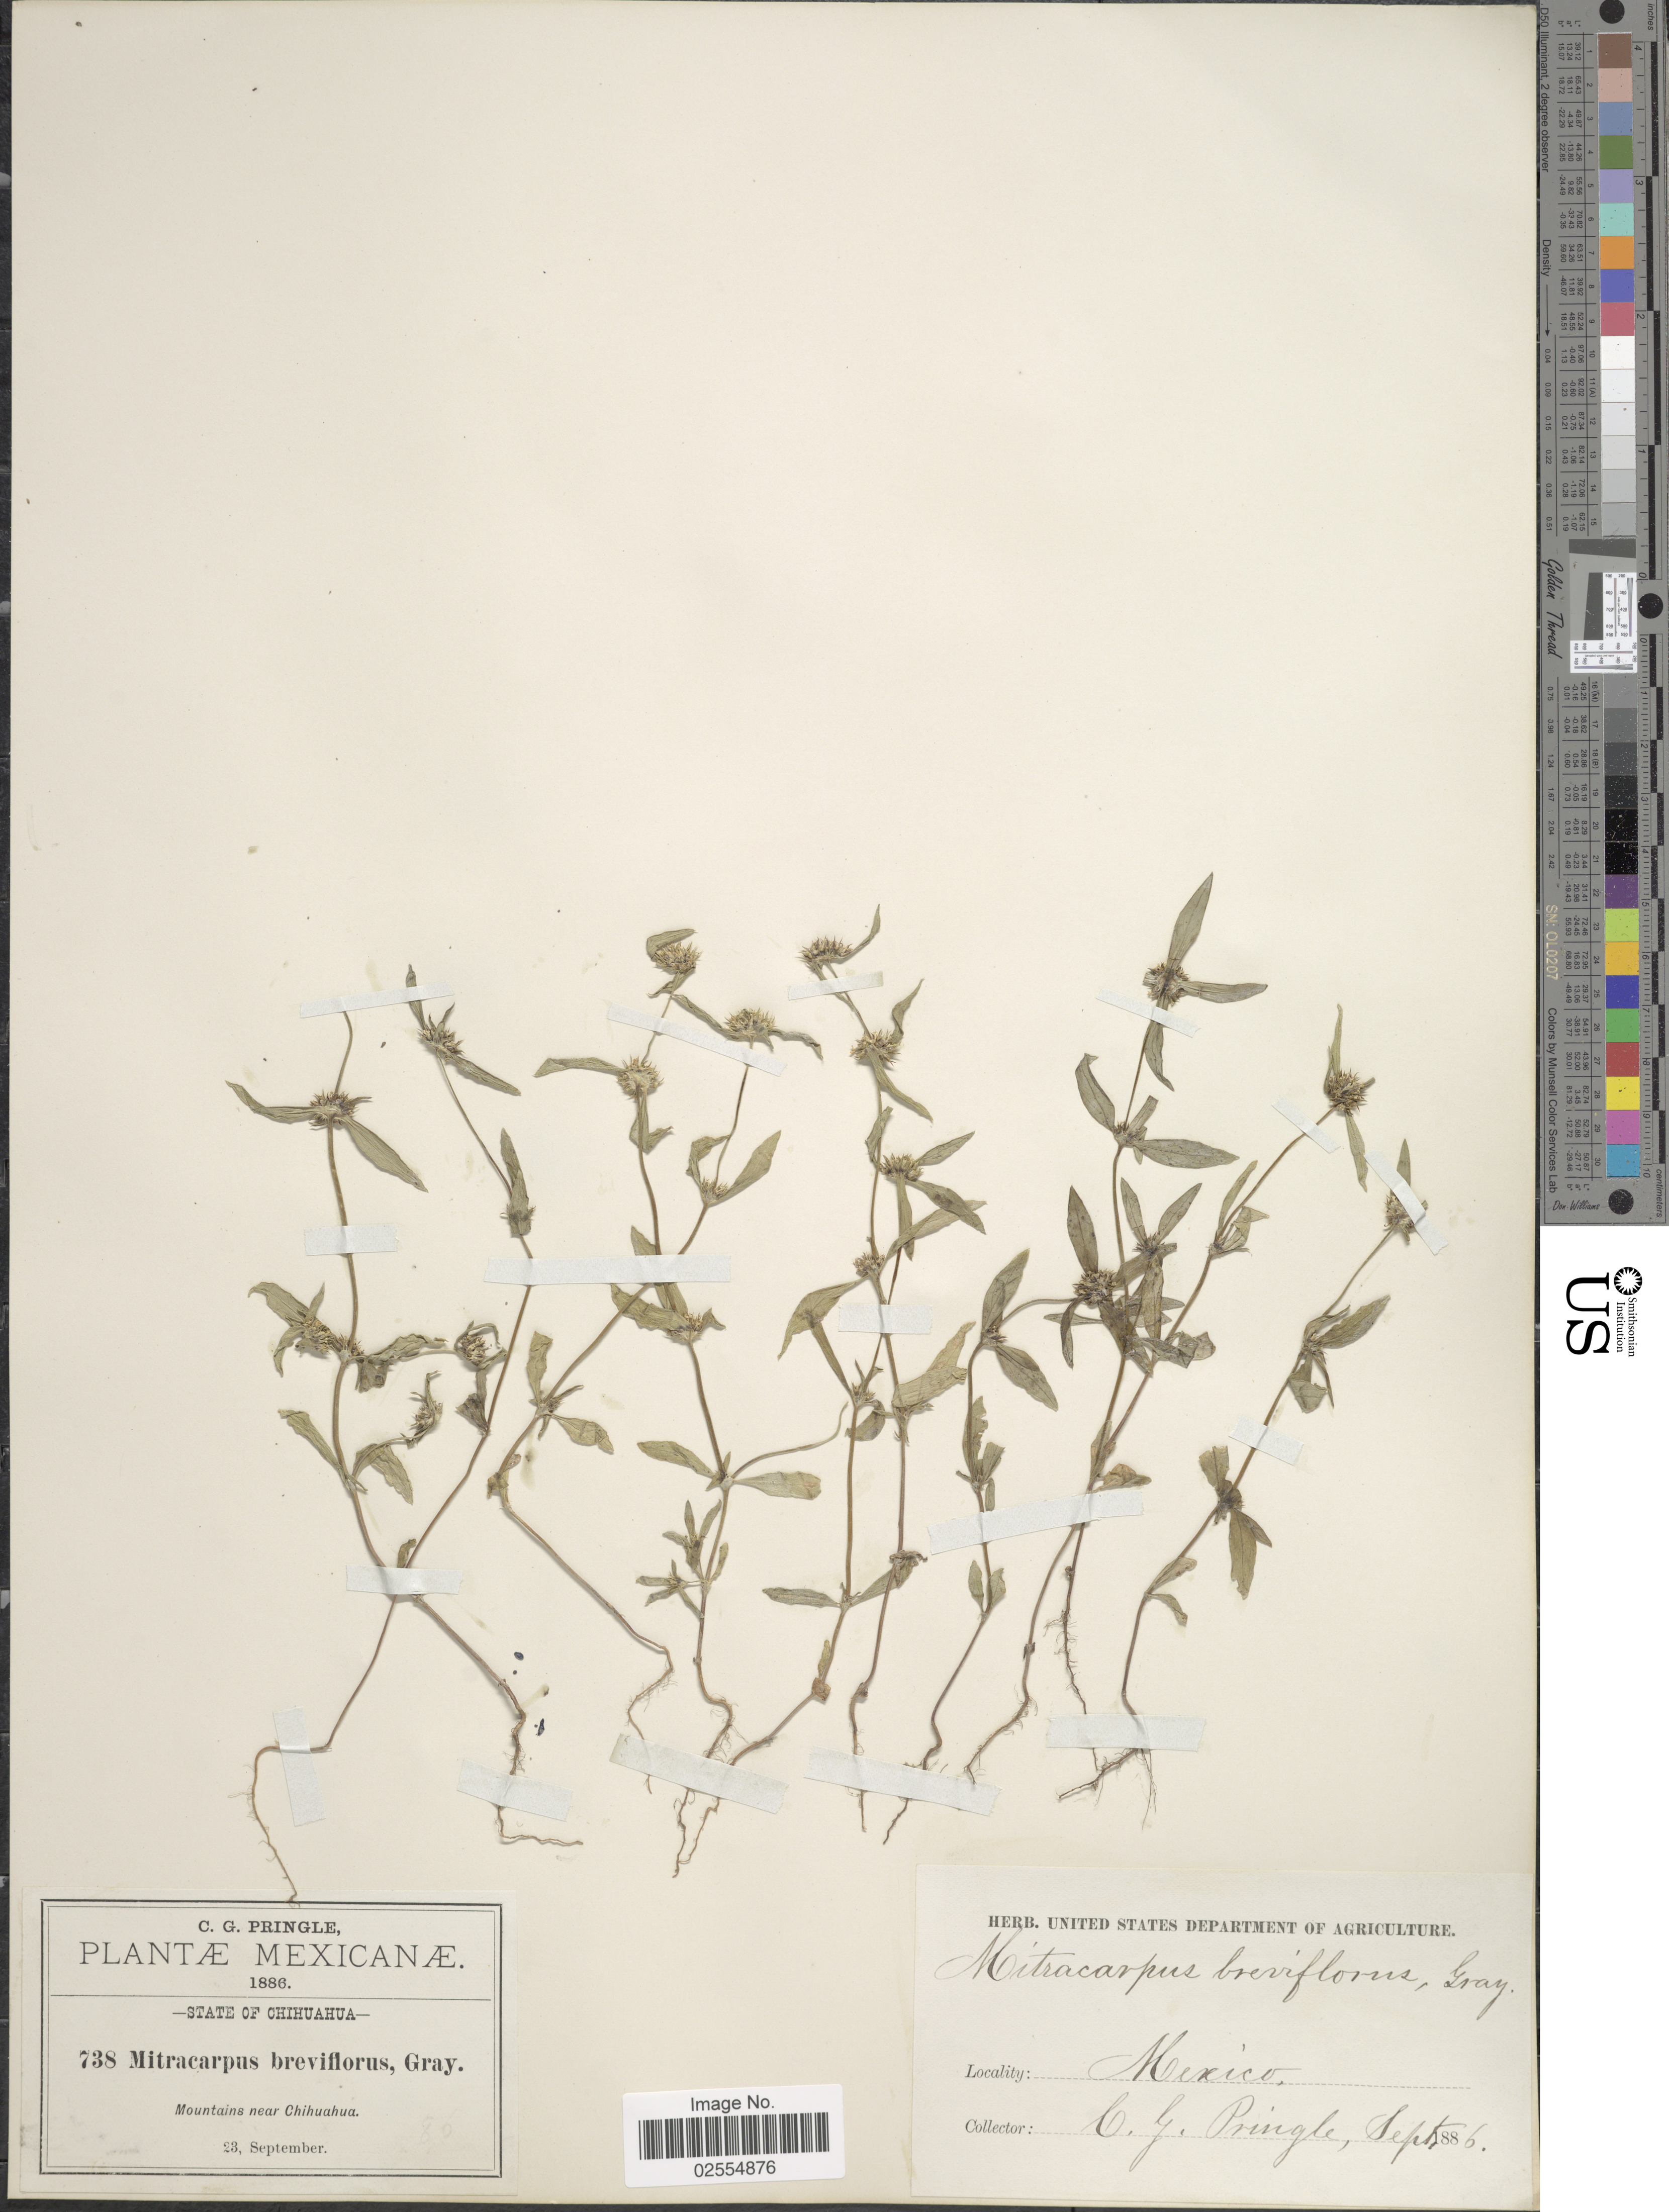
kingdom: Plantae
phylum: Tracheophyta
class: Magnoliopsida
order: Gentianales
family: Rubiaceae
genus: Mitracarpus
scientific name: Mitracarpus breviflorus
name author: A. Gray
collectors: C. G. Pringle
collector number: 738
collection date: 1886-09-23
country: Mexico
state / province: Chihuahua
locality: Mountains near Chihuahua